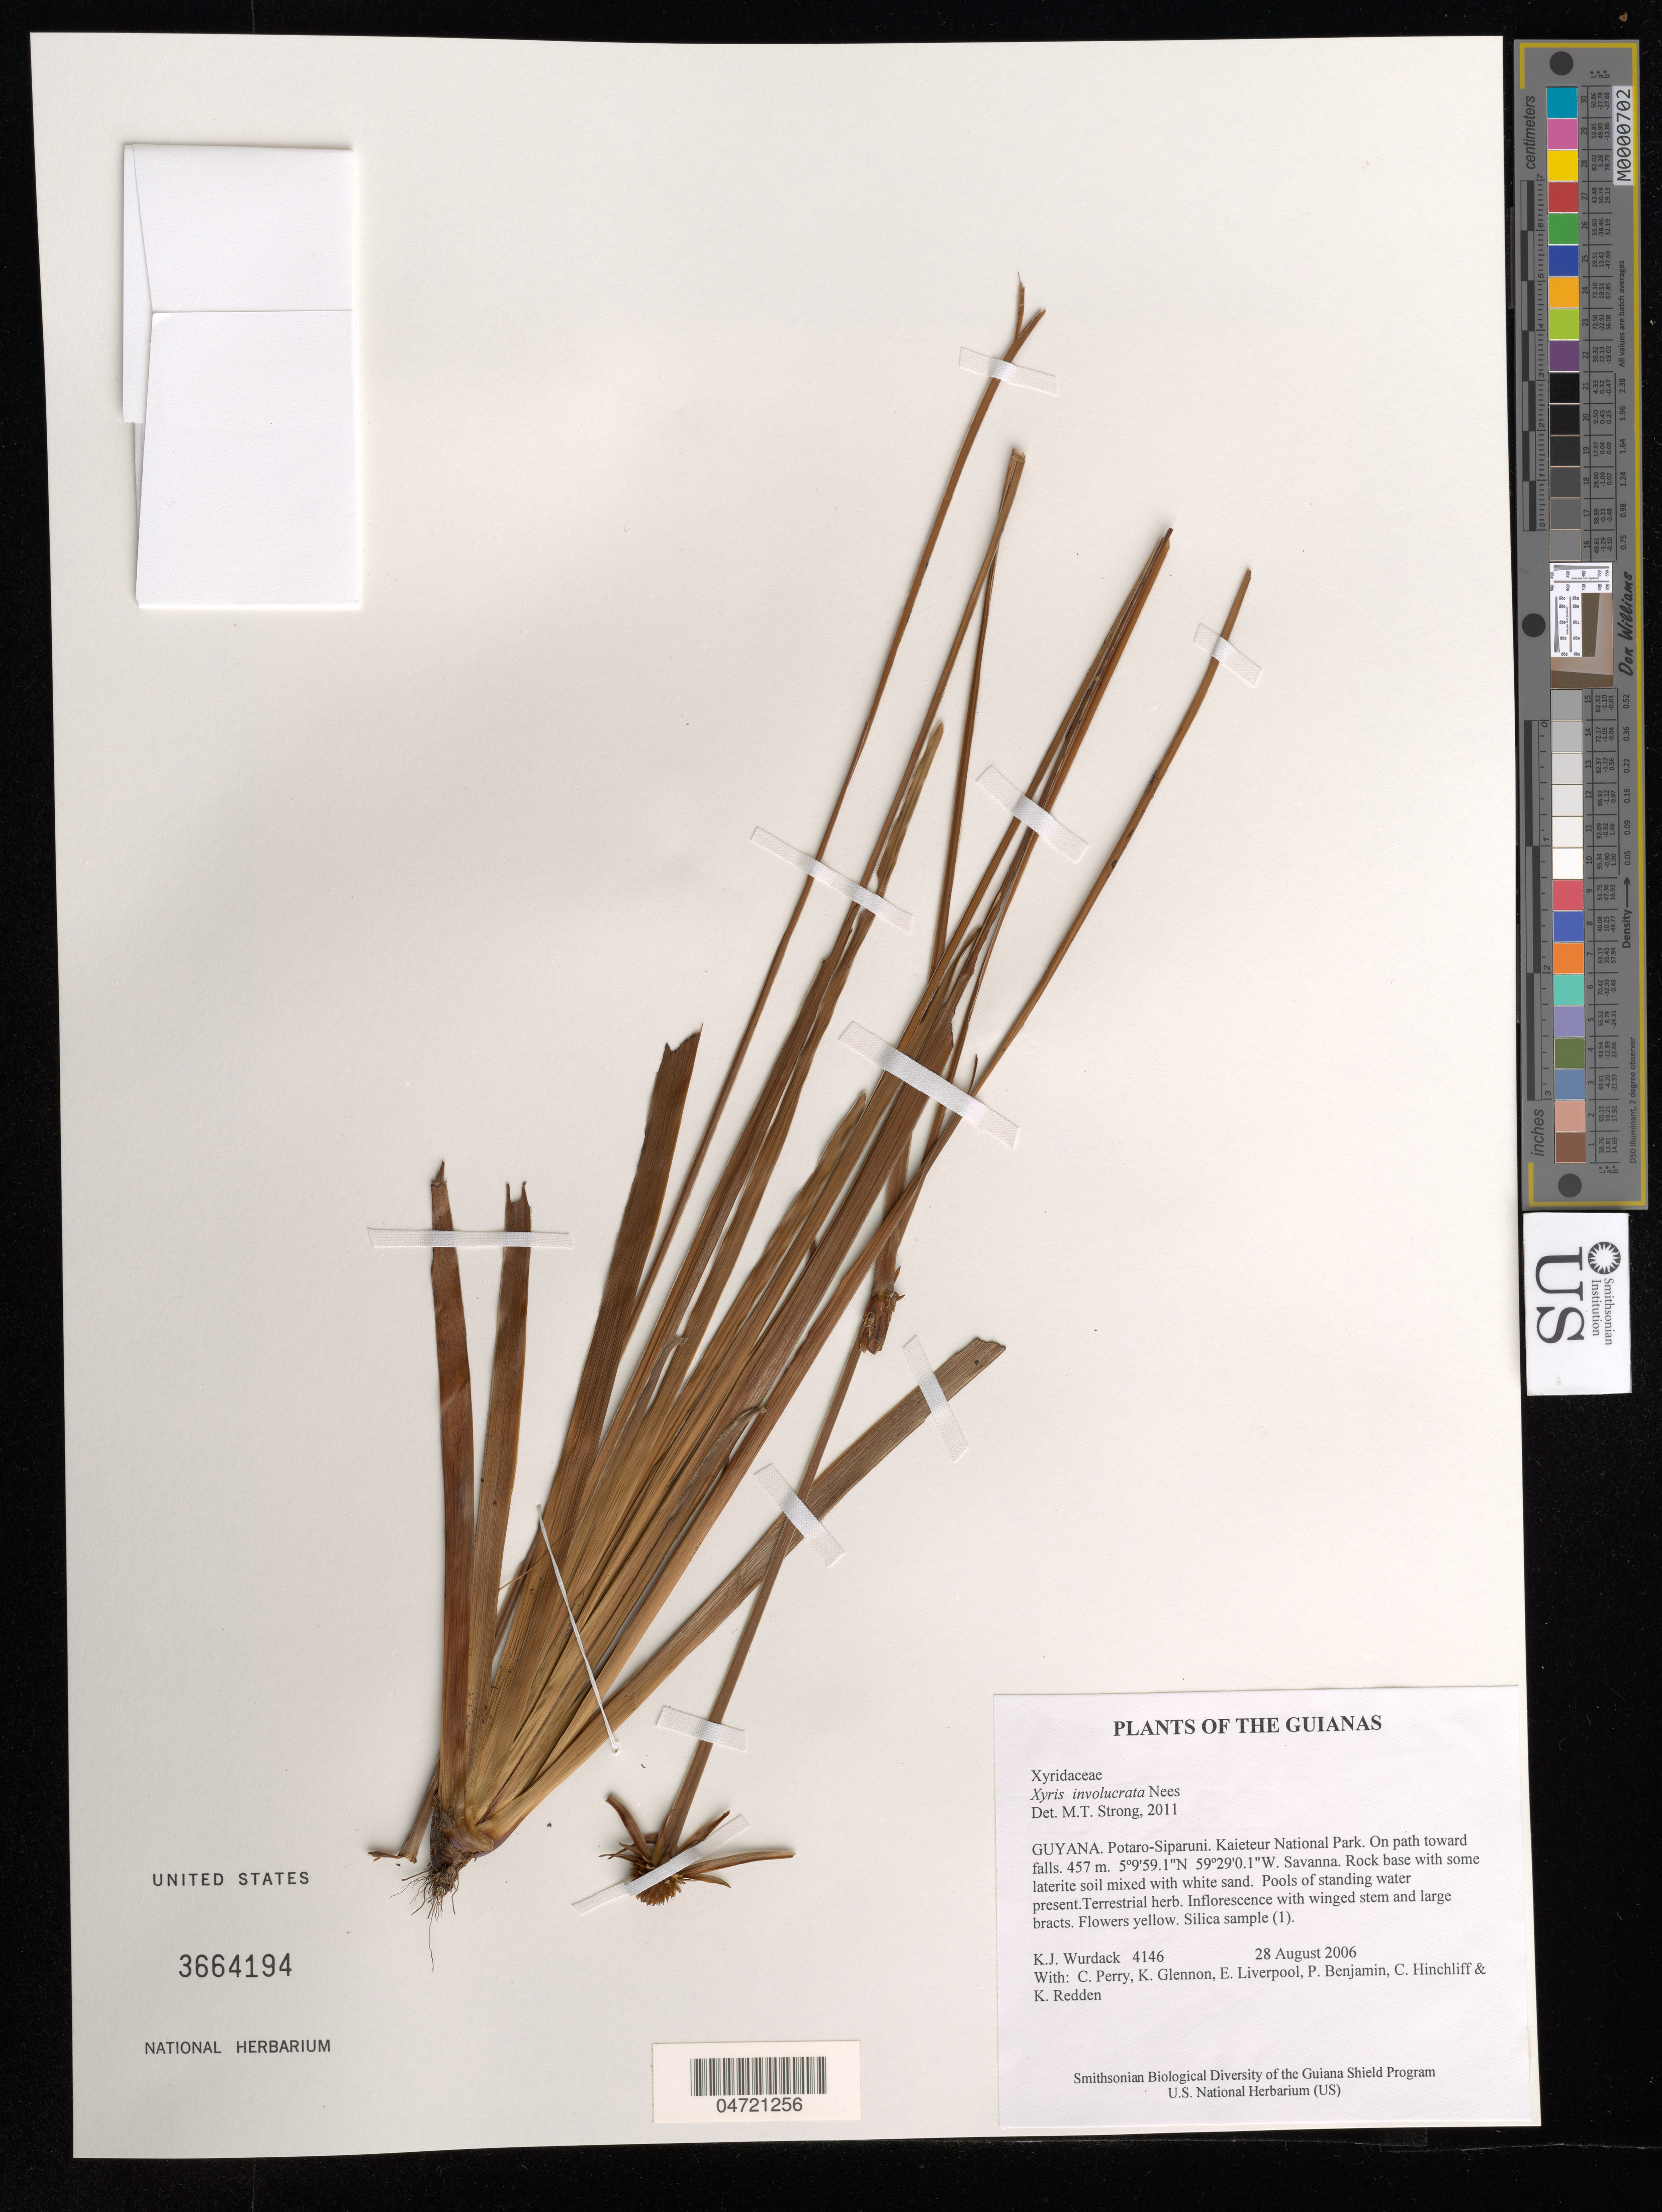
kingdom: Plantae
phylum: Tracheophyta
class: Liliopsida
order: Poales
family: Xyridaceae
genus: Xyris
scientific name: Xyris involucrata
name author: Nees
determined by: Strong, M. T., (US), Smithsonian Institution - National Museum of Natural History (UNITED STATES)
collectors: K. Wurdack, C. Perry, K. Glennon, E. Liverpool, P. Benjamin, C. E. Hinchliff & K. M. Redden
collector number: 4146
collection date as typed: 28 August 2006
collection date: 2006-08-28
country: Guyana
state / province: Potaro-Siparuni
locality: Kaieteur National Park. On path toward falls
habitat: Savanna. Rock base with some laterite soil mixed with white sand. Pools of standing water present.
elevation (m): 457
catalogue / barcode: US 3664194